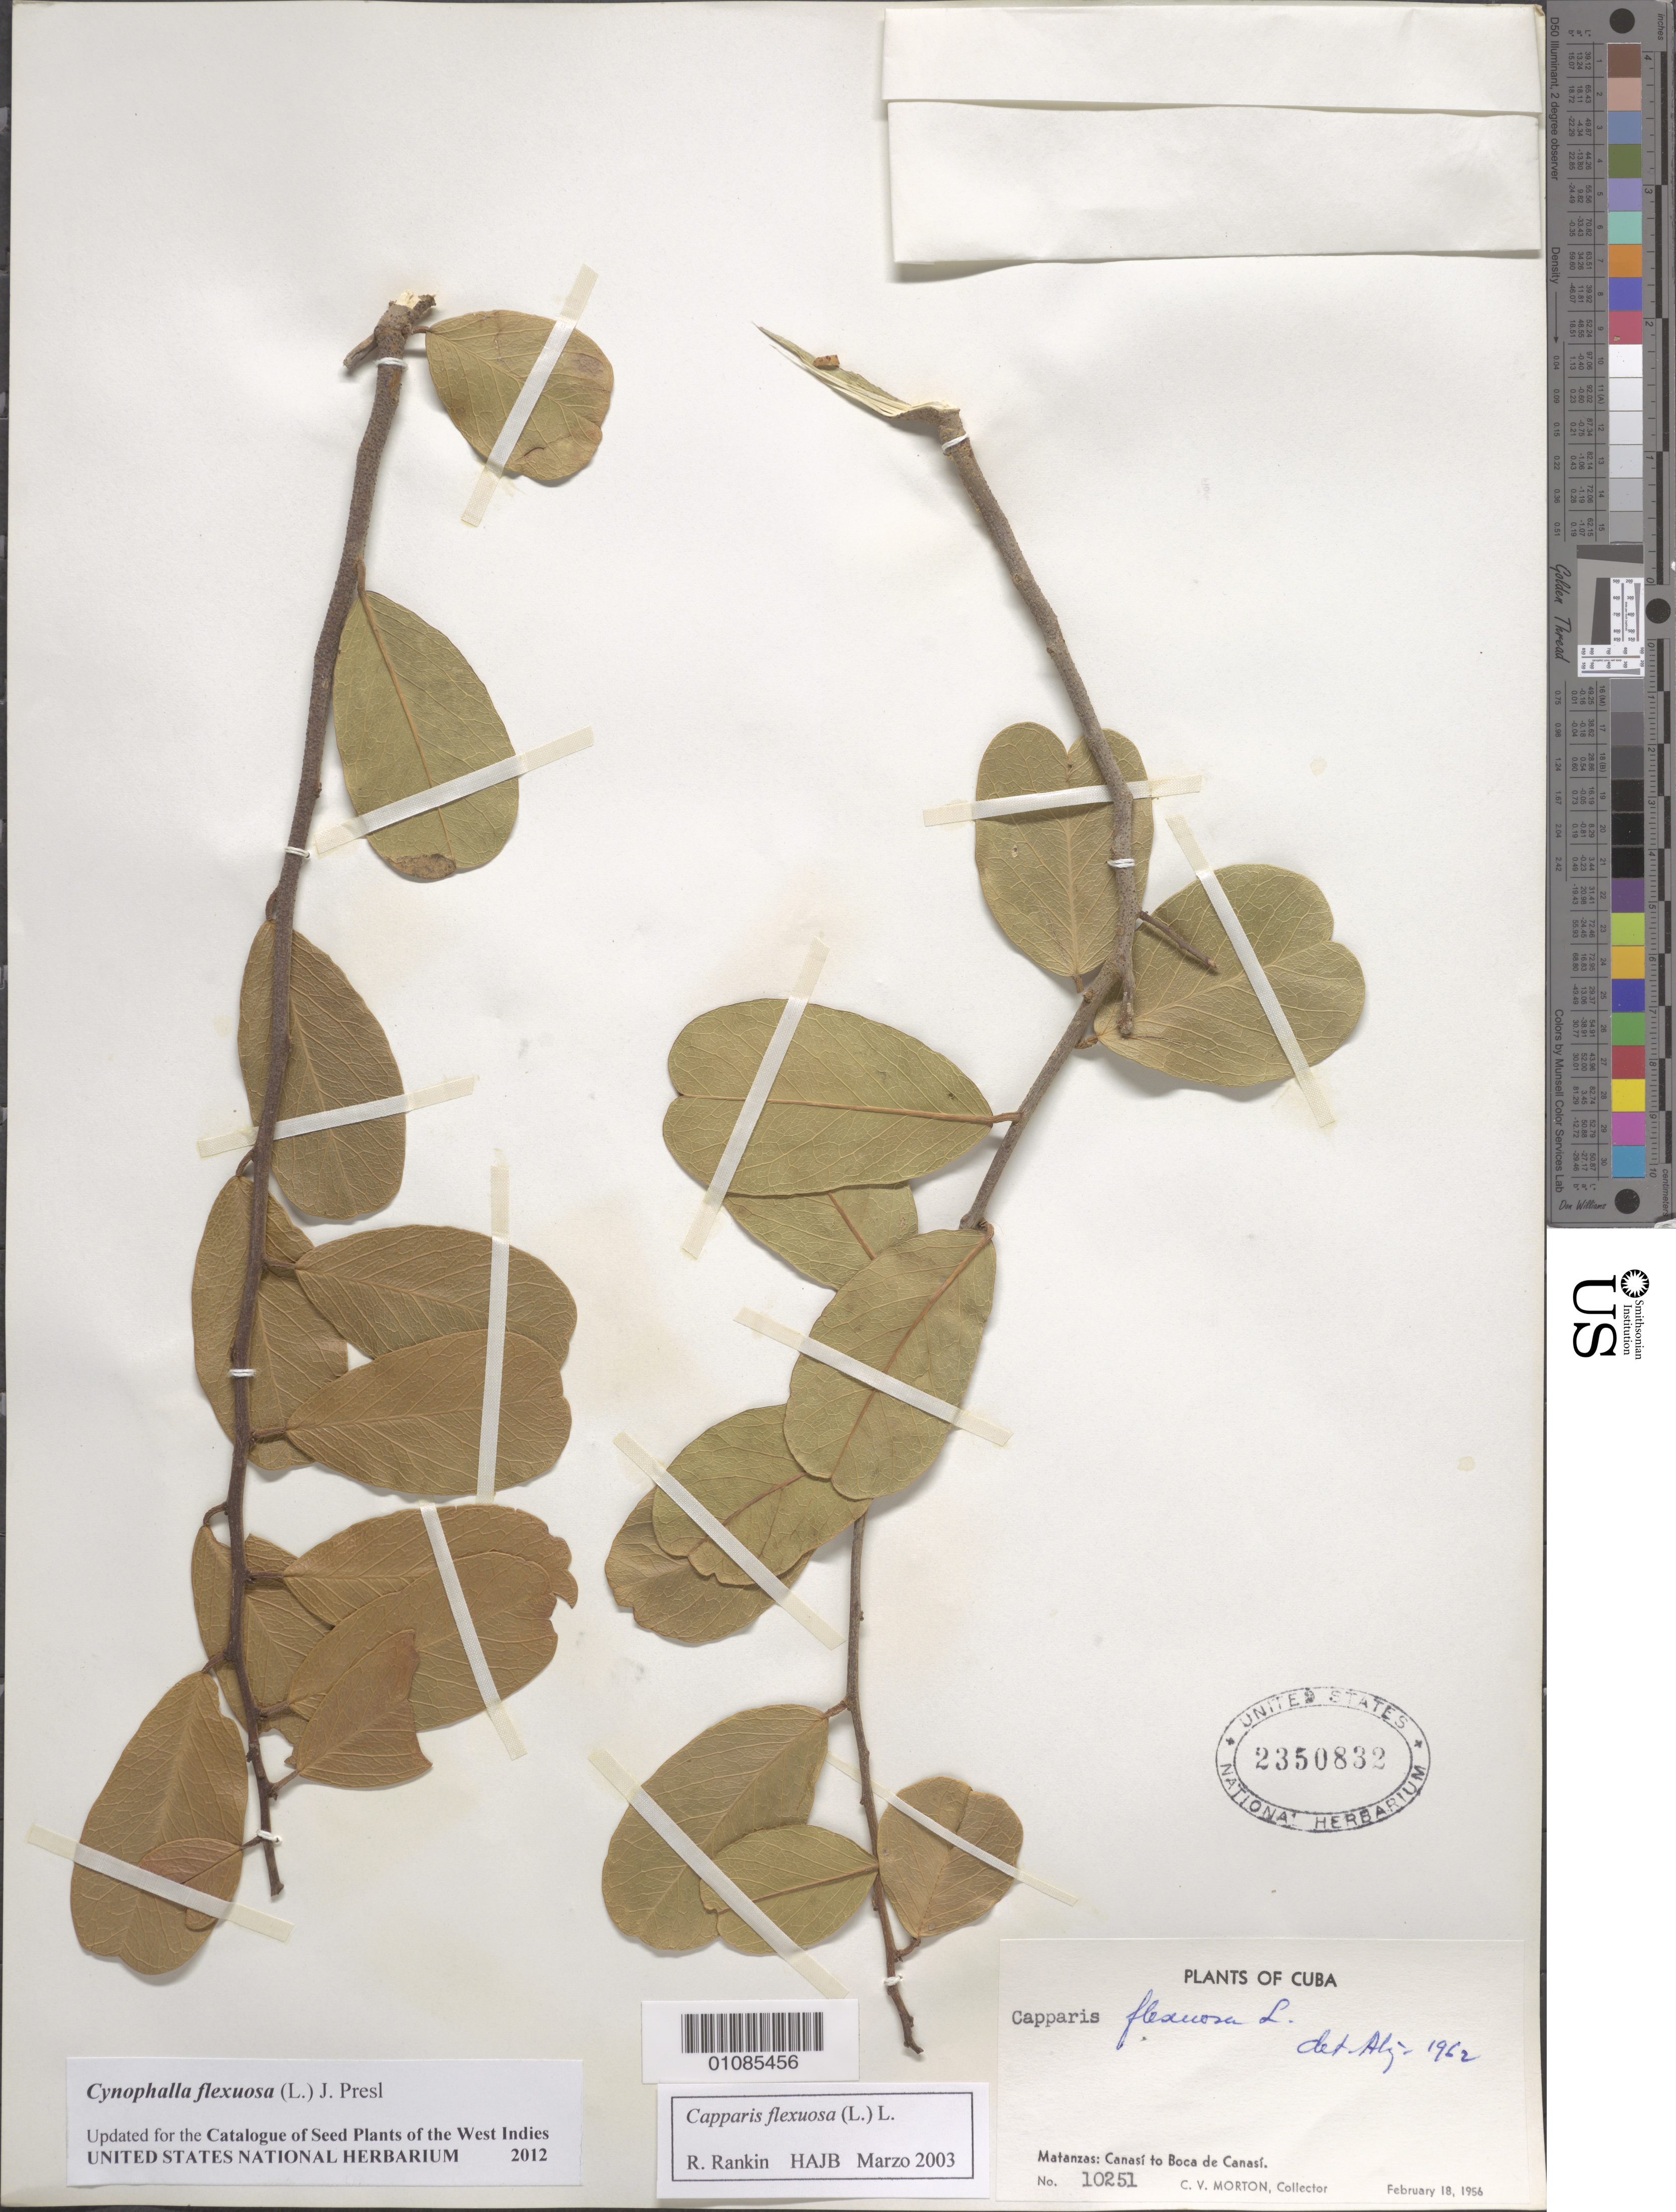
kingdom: Plantae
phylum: Tracheophyta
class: Magnoliopsida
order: Brassicales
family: Capparaceae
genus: Cynophalla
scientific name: Cynophalla flexuosa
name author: (L.) J. Presl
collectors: C. V. Morton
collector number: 10251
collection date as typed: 18 Feb 1956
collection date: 1956-02-18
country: Cuba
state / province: Matanzas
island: Cuba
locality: Canasi to Boca de Canasi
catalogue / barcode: US 2350832